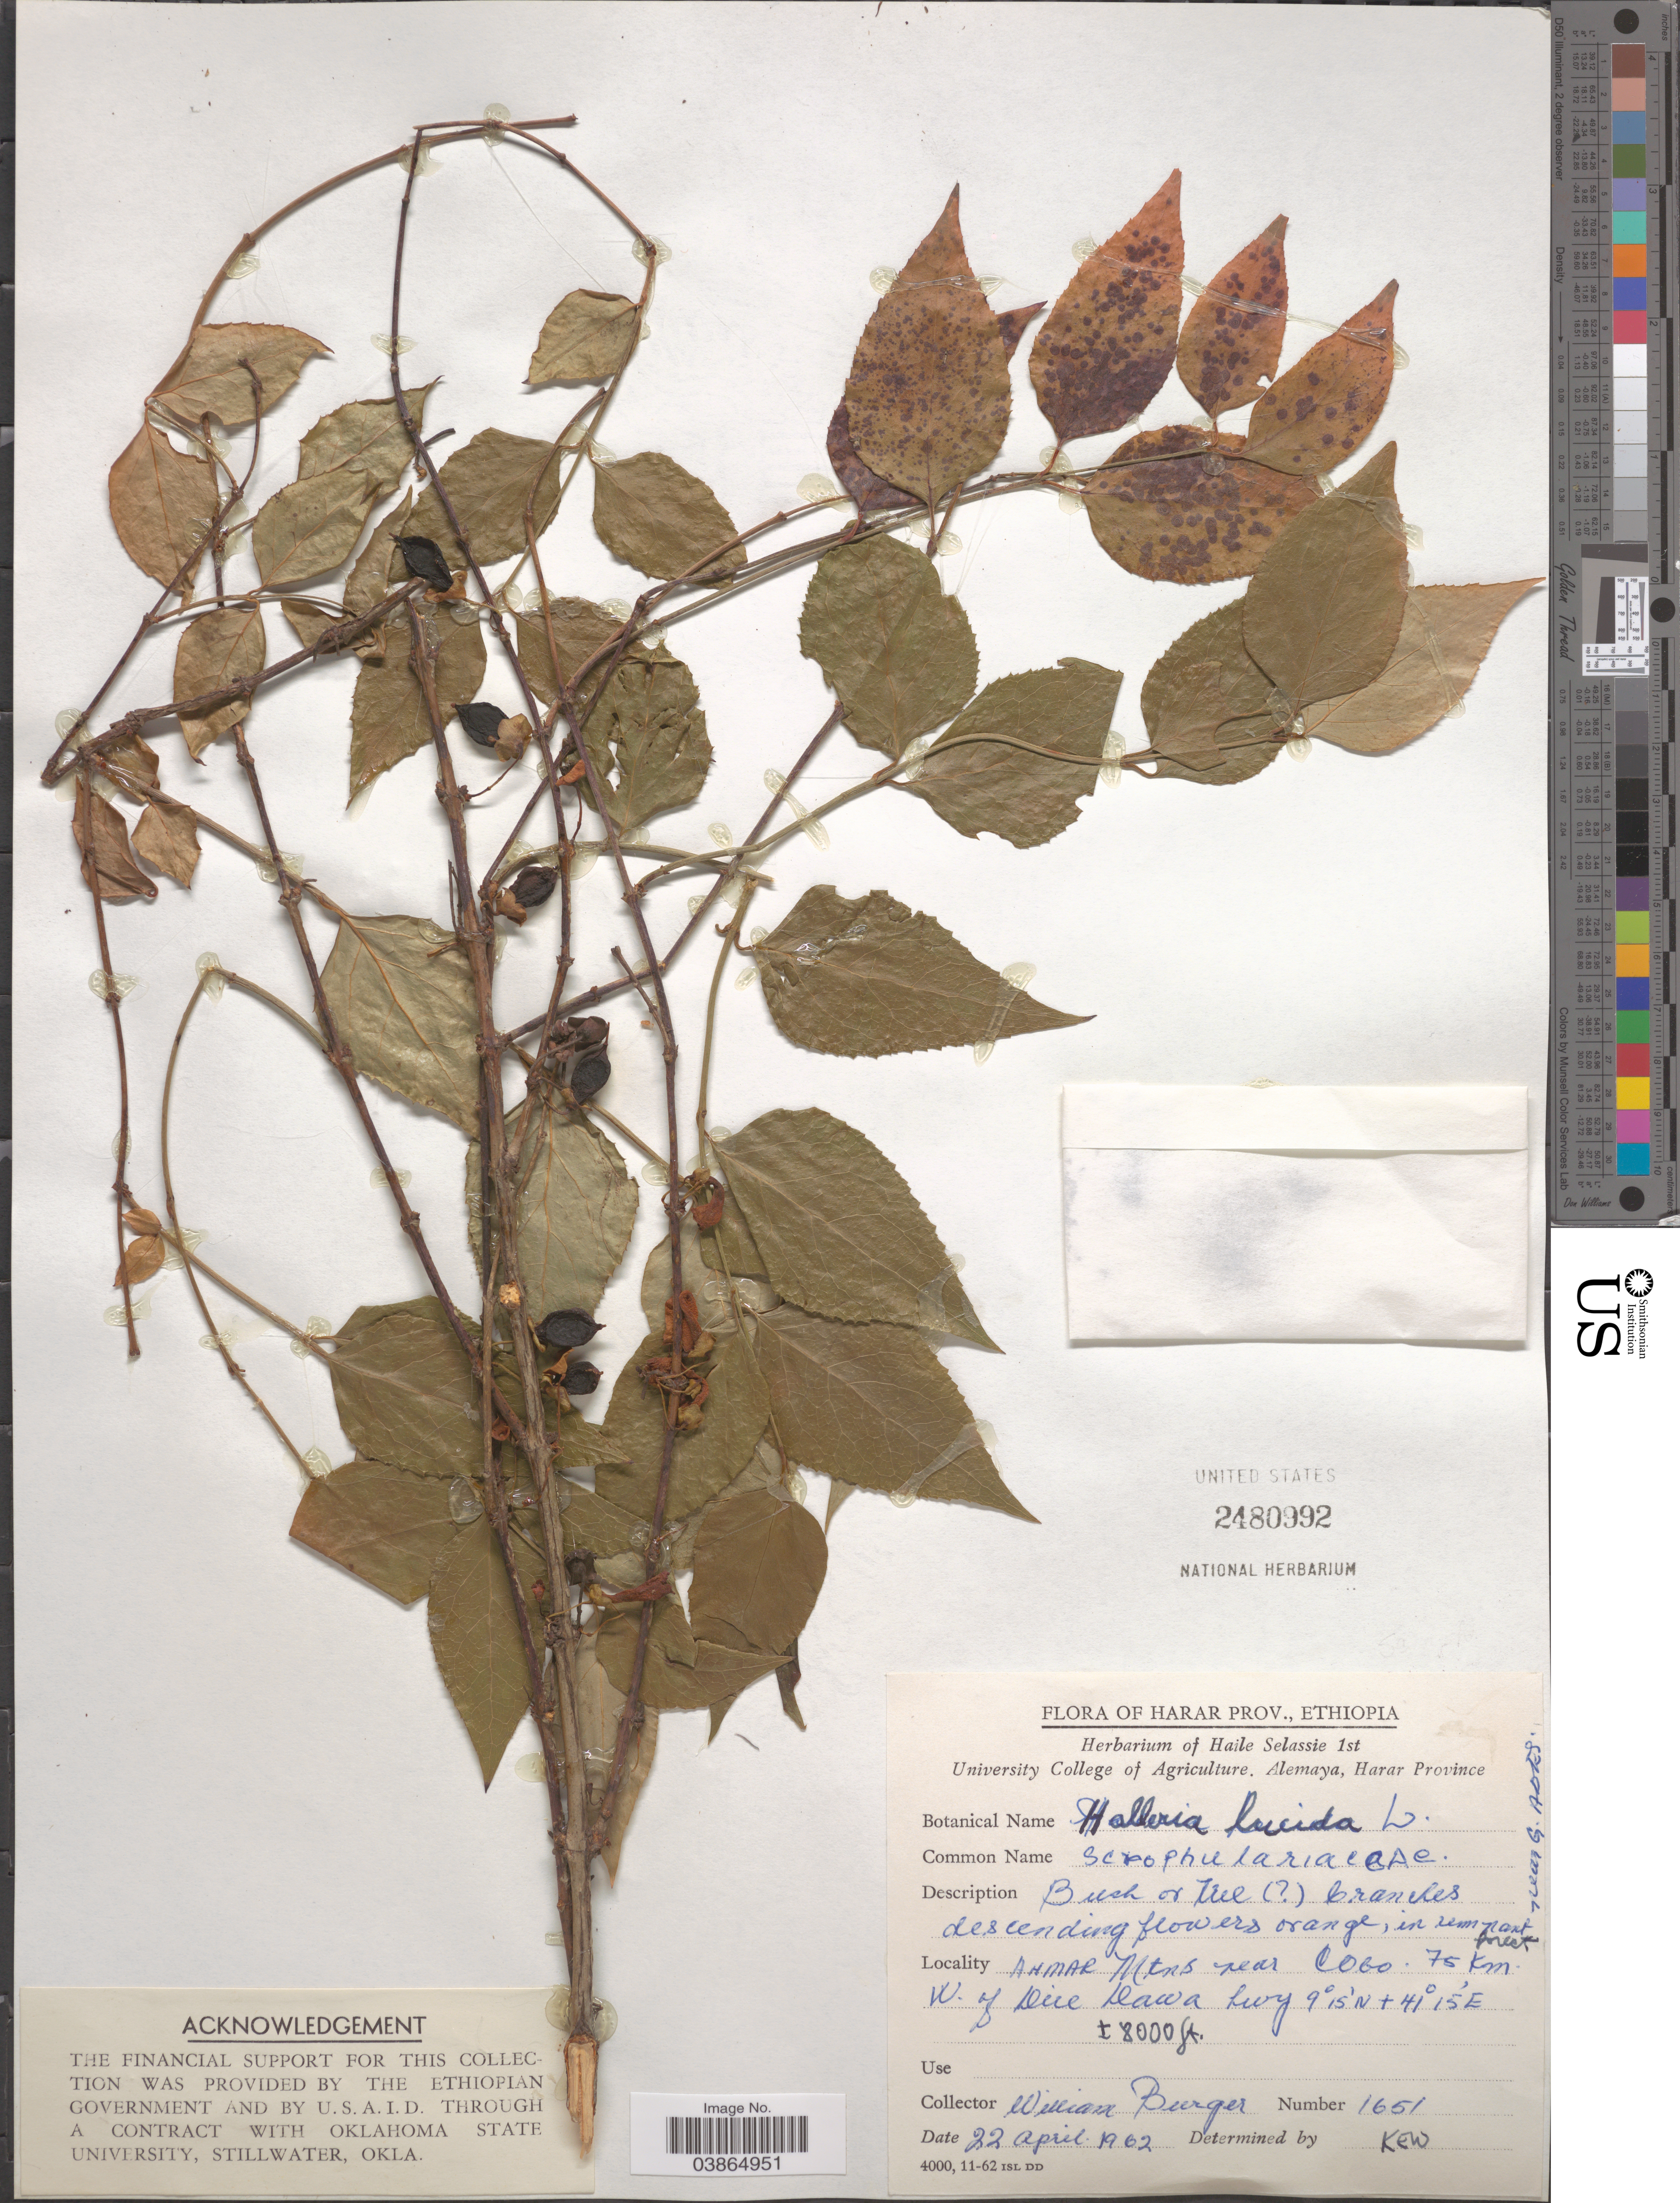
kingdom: Plantae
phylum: Tracheophyta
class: Magnoliopsida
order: Lamiales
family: Stilbaceae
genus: Halleria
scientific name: Halleria lucida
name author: L.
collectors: W. Burger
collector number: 1651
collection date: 1962-04-22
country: Ethiopia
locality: Harar Prov., Ethiopia. Anmar Mtns near Cobo. 75 km. W. of Dice Dawal hwy.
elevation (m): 2438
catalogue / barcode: US 2480992